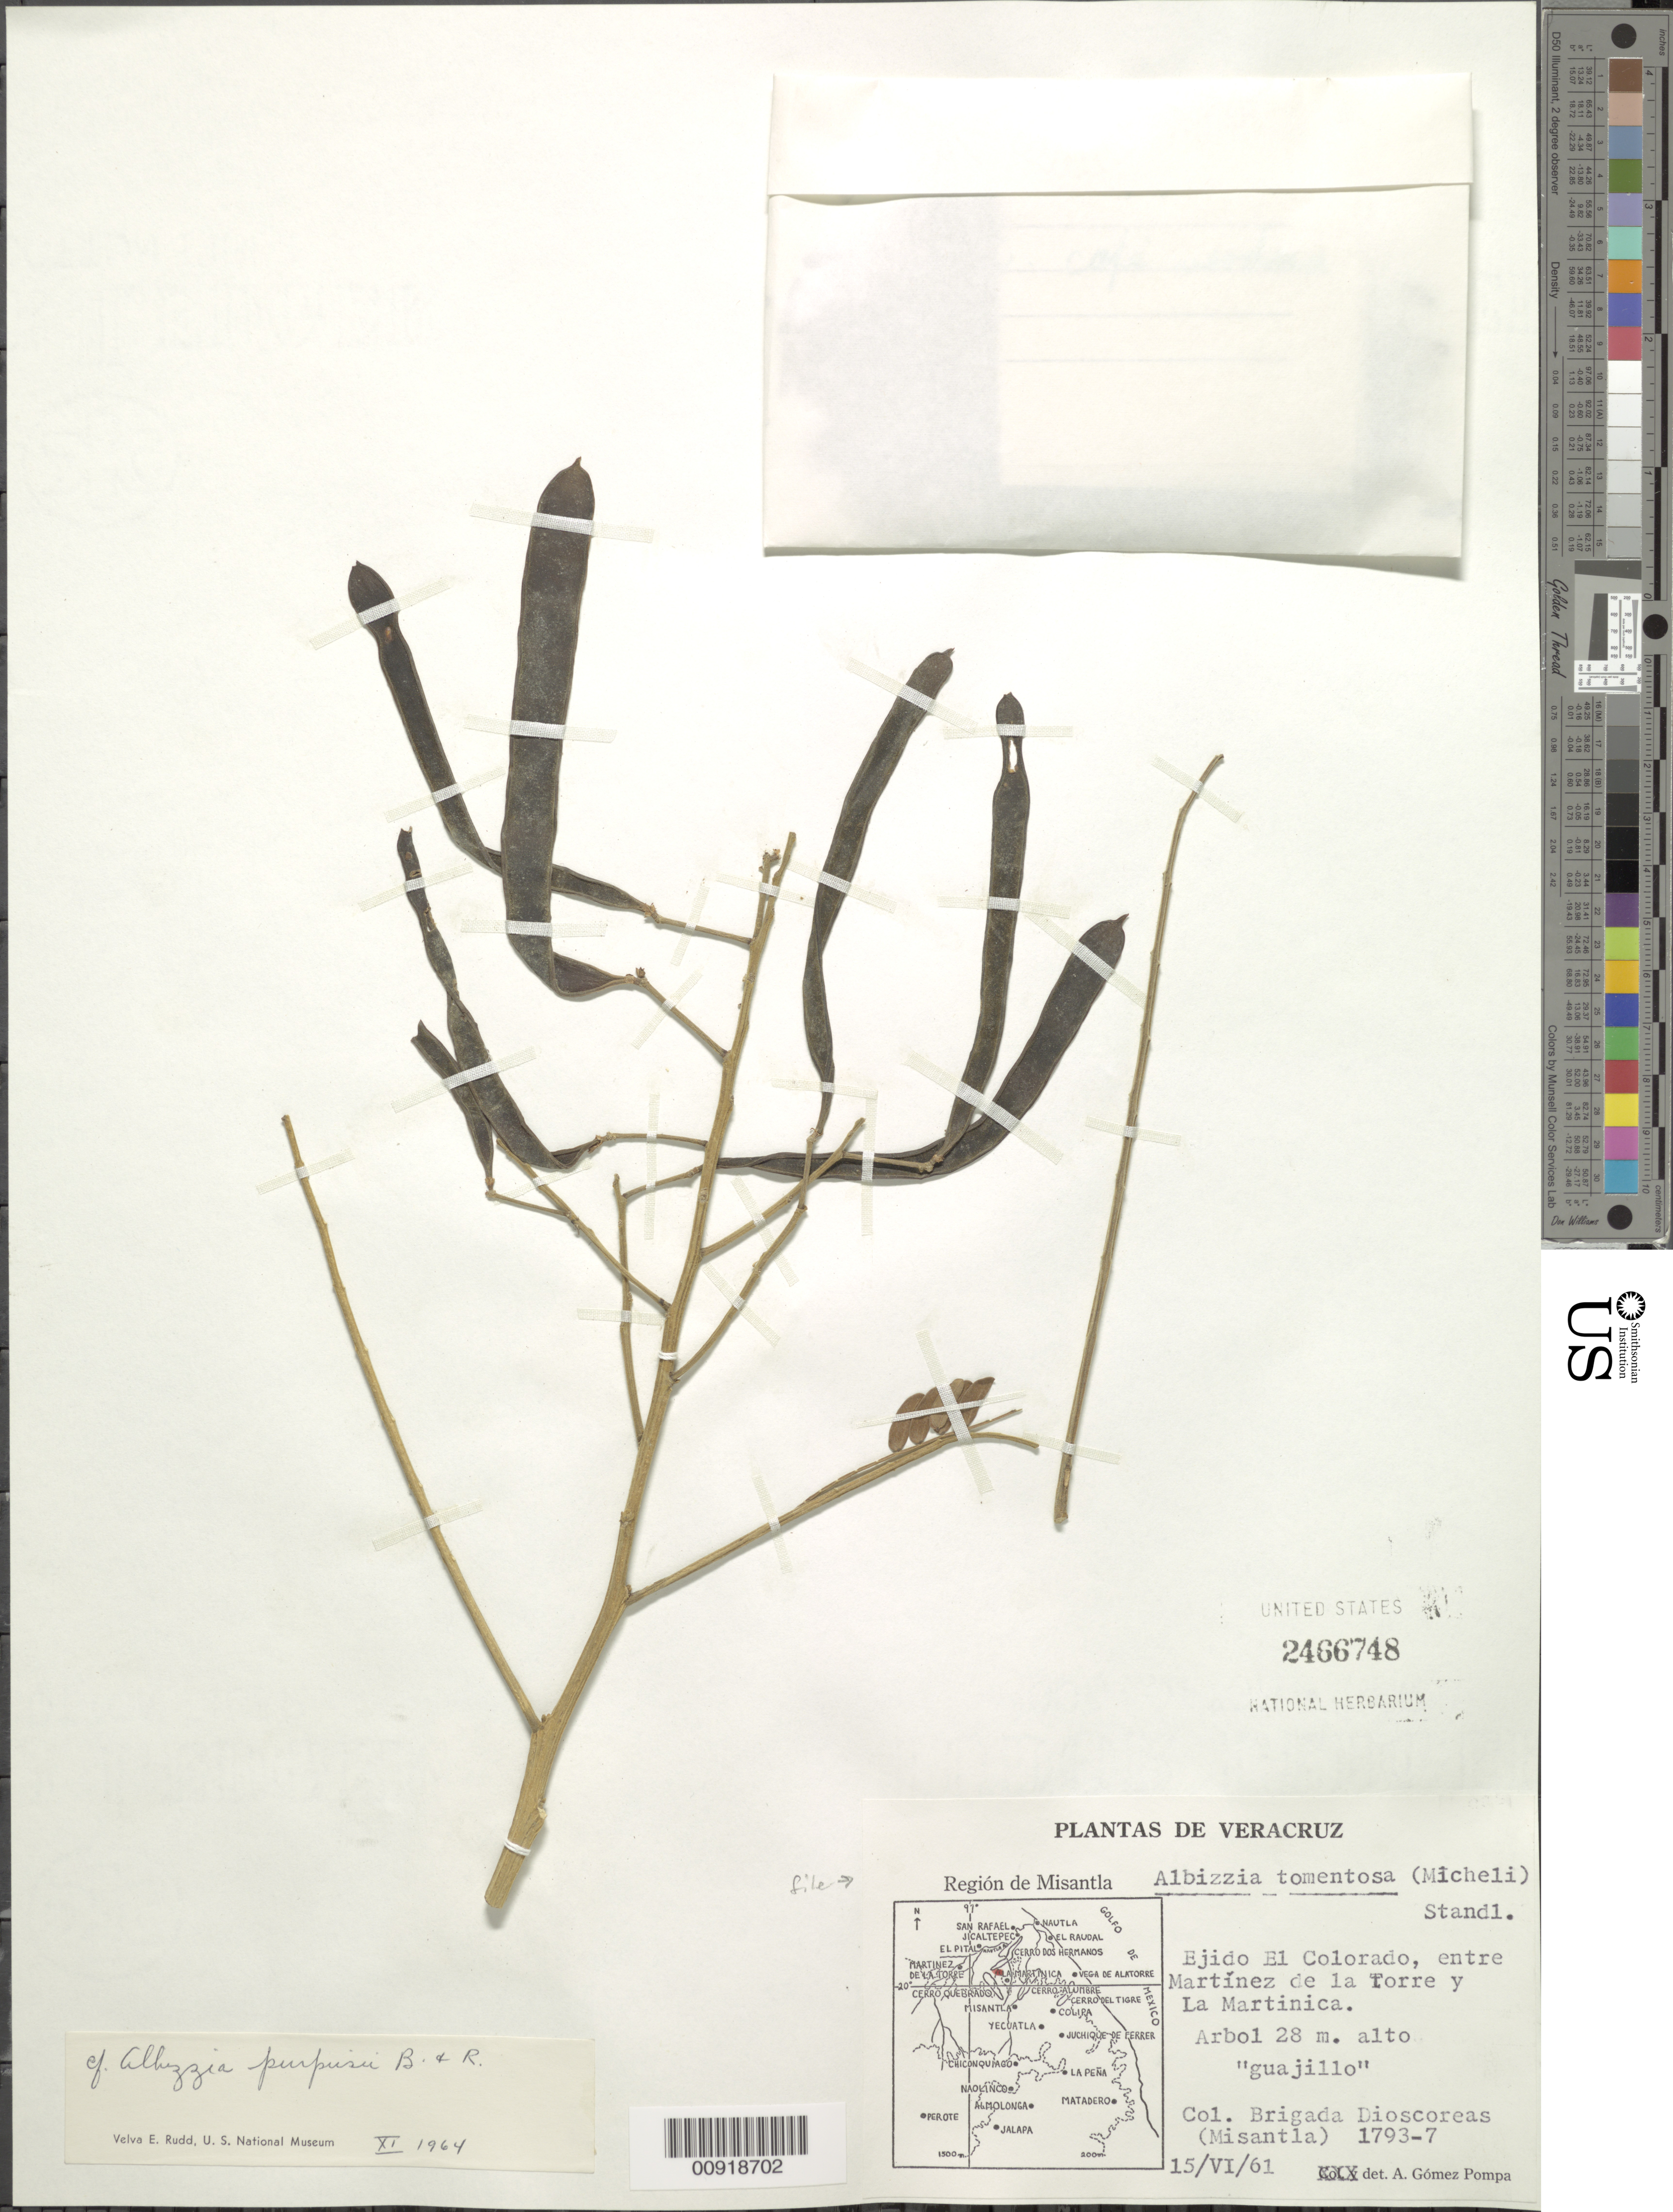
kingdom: Plantae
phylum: Tracheophyta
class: Magnoliopsida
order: Fabales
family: Fabaceae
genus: Pseudalbizzia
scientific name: Pseudalbizzia tomentosa var. purpusii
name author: (Britton & Rose) Koenen & Duno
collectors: Col. Brigada Dioscoreas (Misantla)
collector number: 1793-7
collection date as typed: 15 Jun 1961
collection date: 1961-06-15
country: Mexico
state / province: Veracruz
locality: Ejido El Colorado, entre Martínez de la Torre y La Martinica. Región de Misantla, Veracruz.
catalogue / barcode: US 2466748